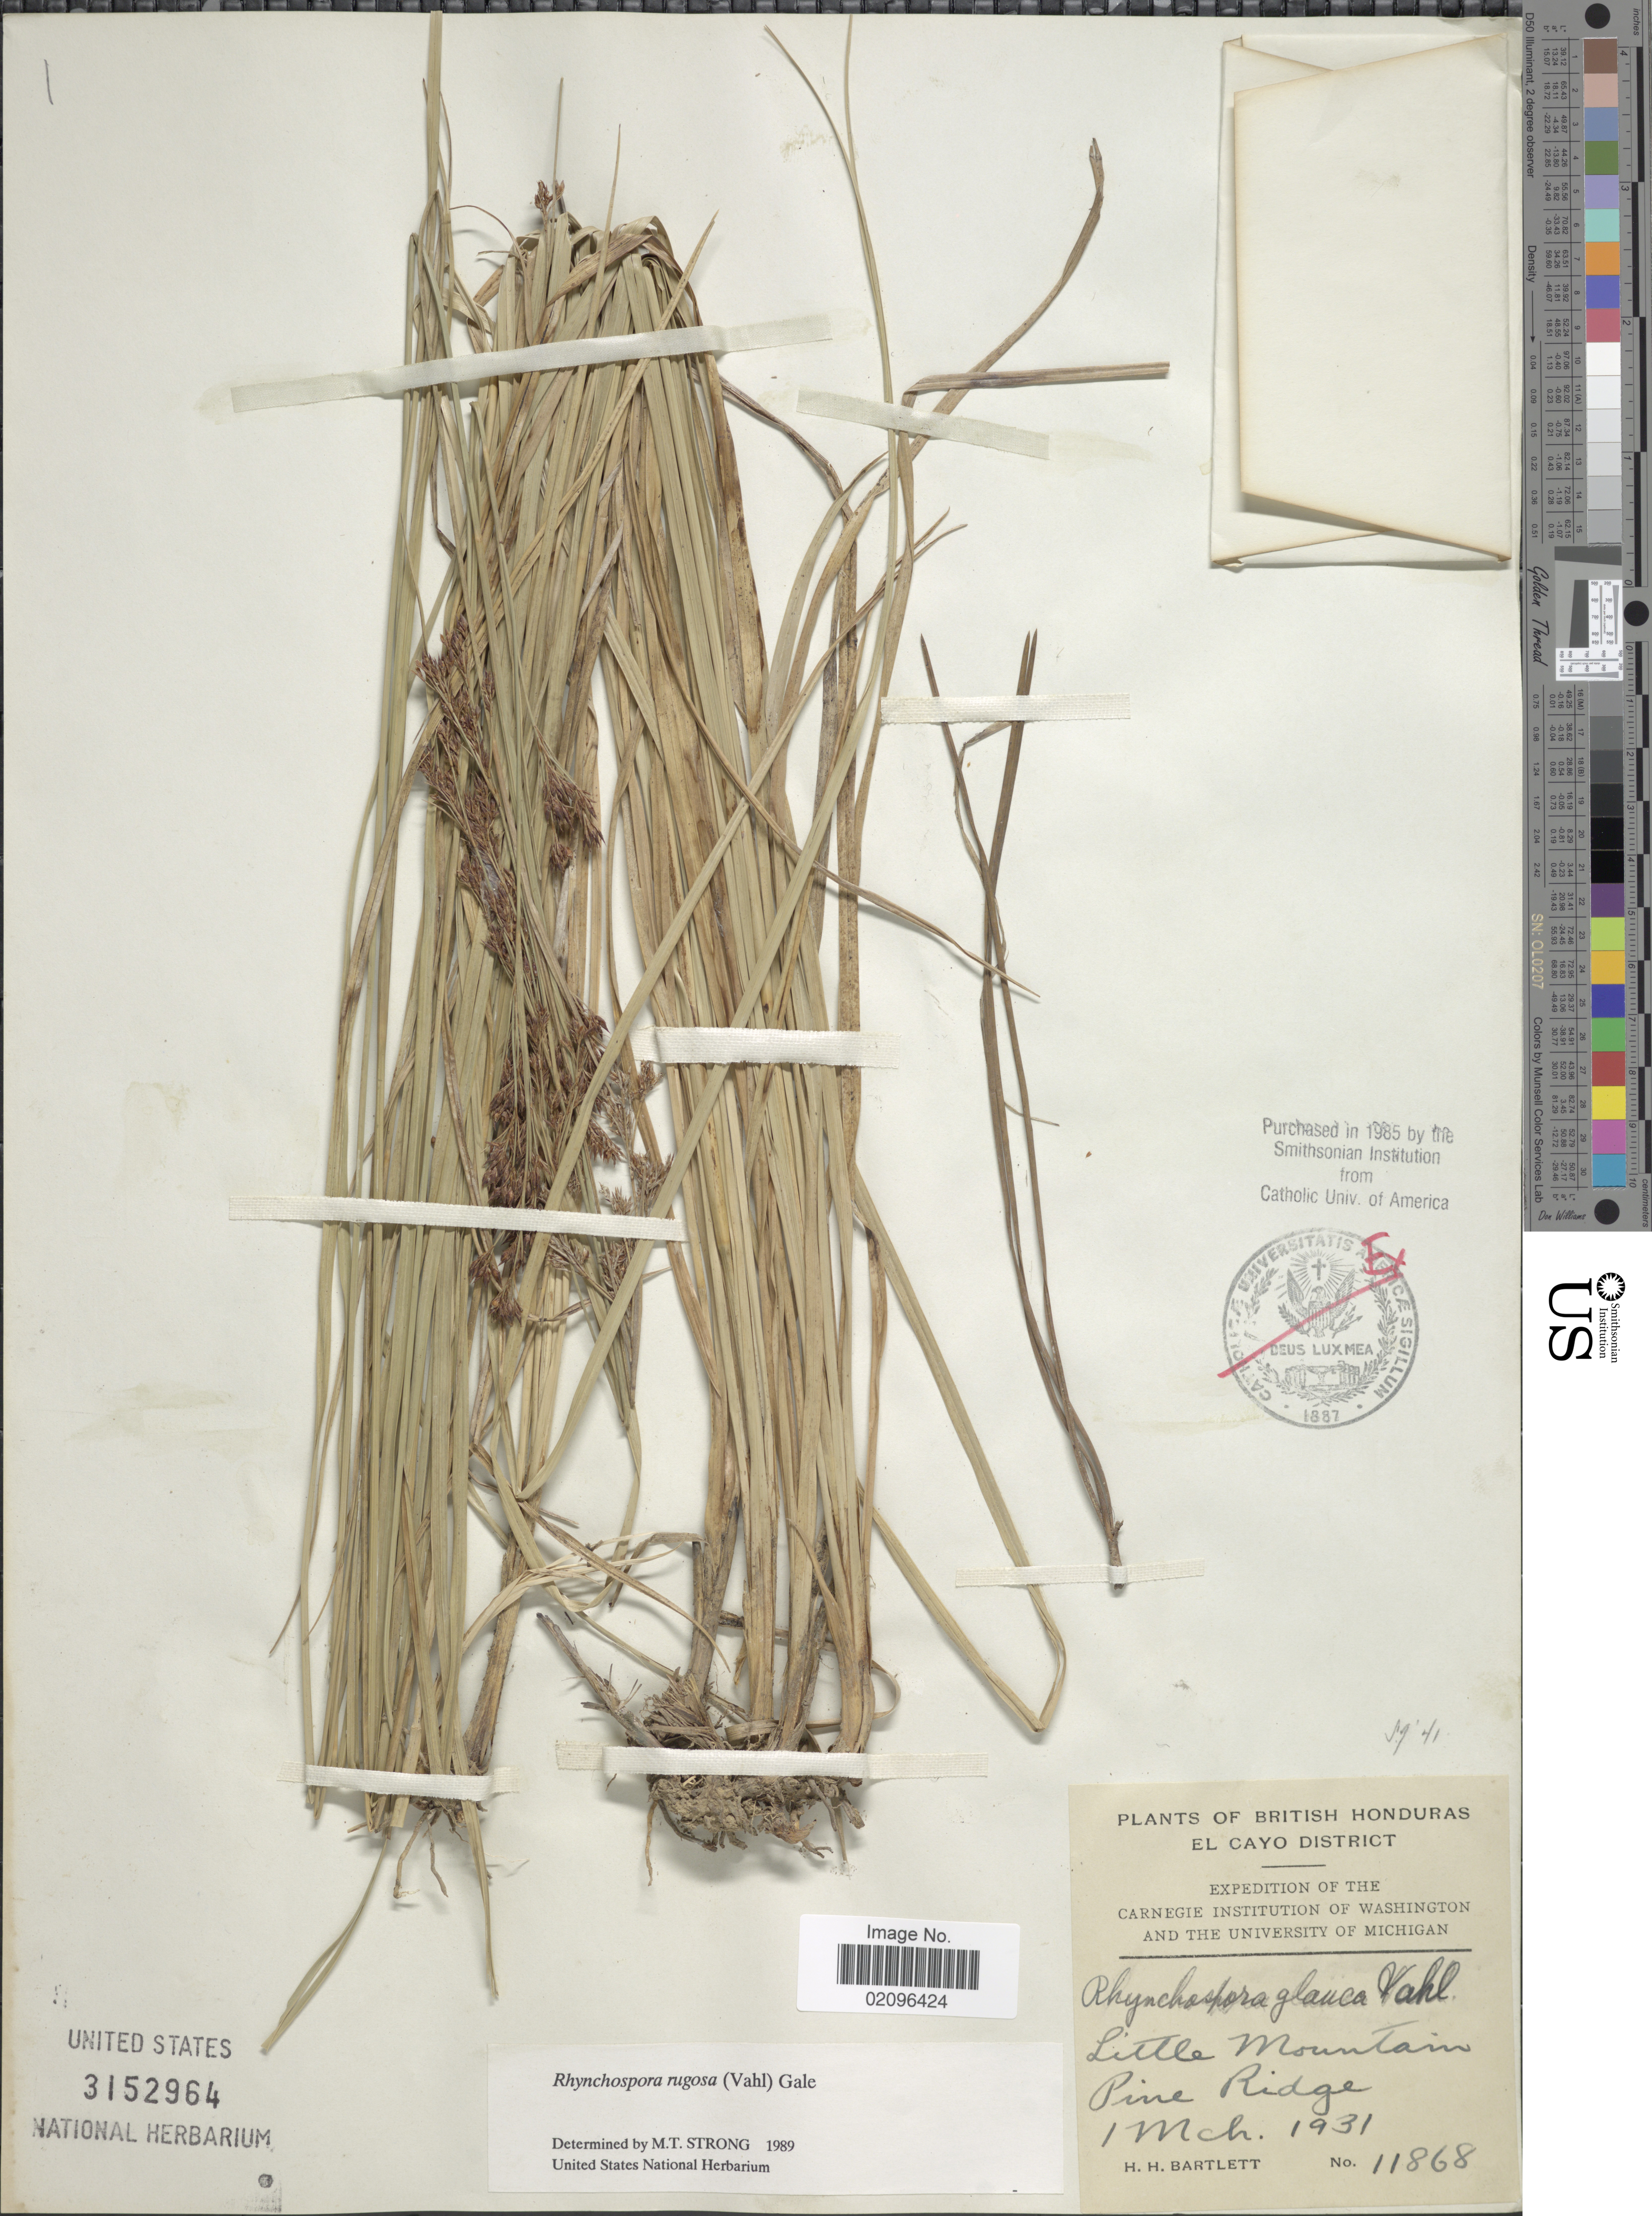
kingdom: Plantae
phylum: Tracheophyta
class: Liliopsida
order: Poales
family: Cyperaceae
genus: Rhynchospora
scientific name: Rhynchospora rugosa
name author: (Vahl) Gale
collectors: H. H. Bartlett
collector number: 11868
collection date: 1931-03-01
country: Belize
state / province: Cayo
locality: British Honduras, El Cayo District. Little Mountain, Pine Ridge.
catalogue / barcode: US 3152964